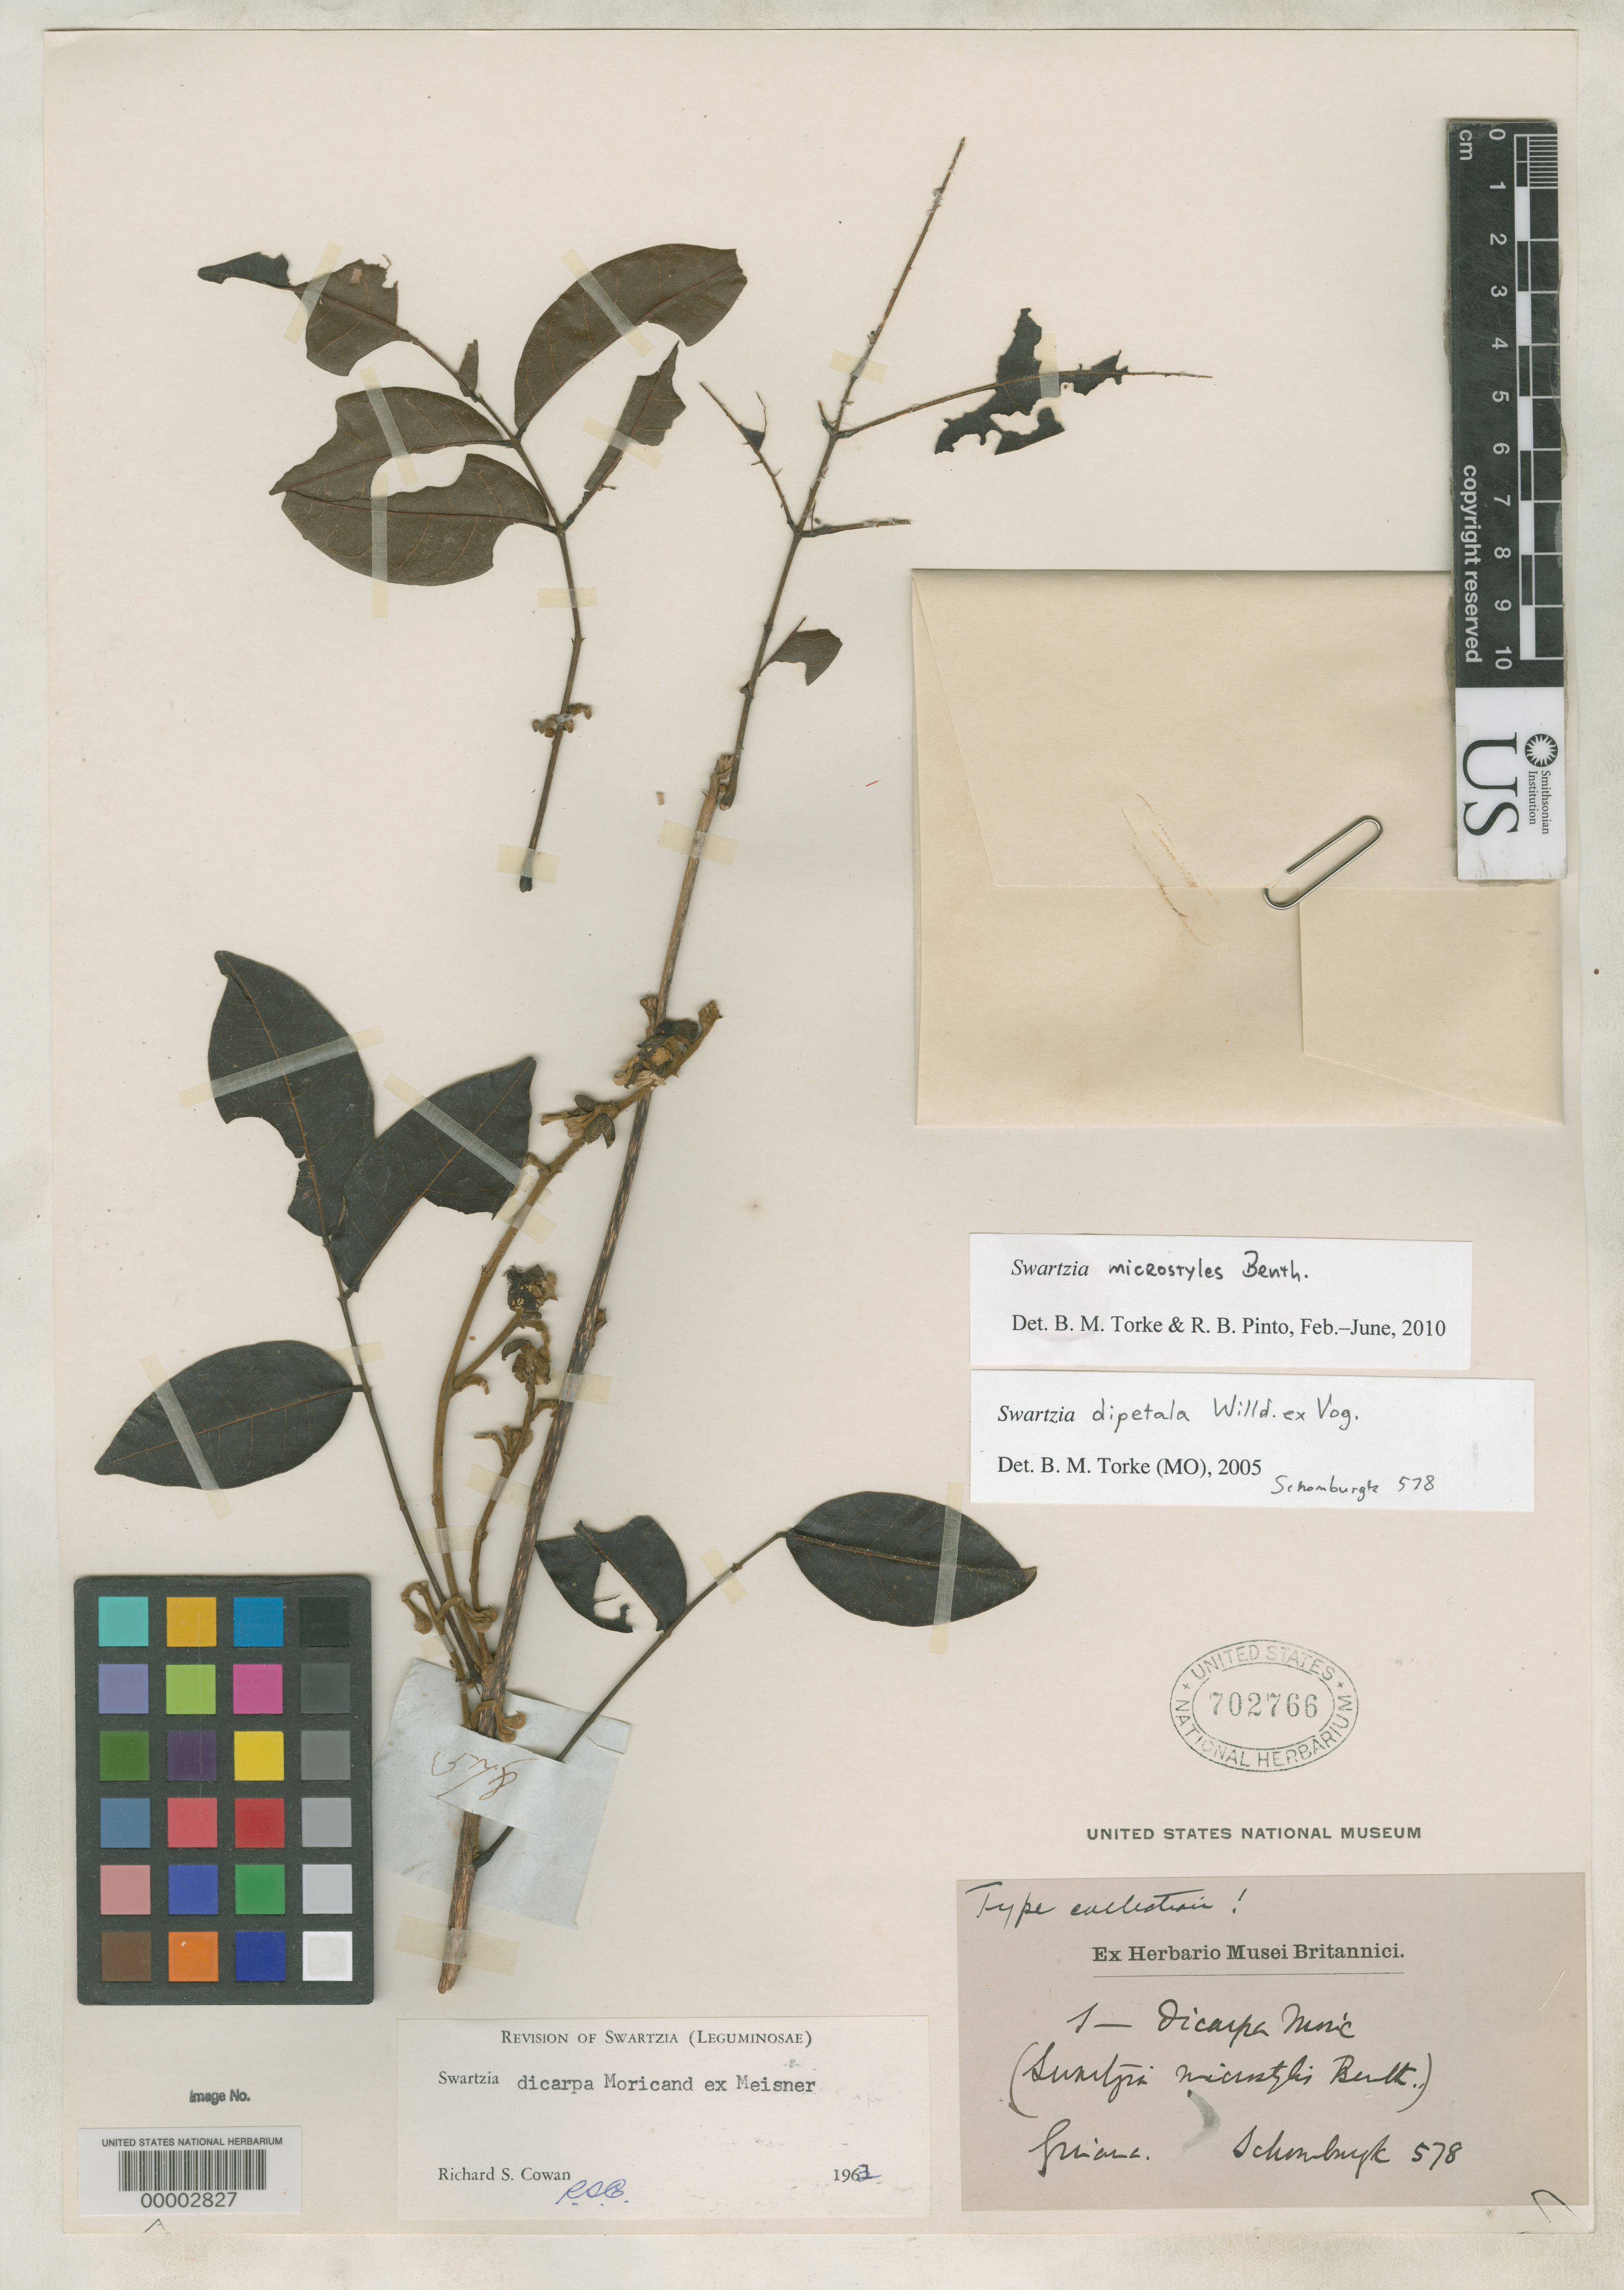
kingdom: Plantae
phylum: Tracheophyta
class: Magnoliopsida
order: Fabales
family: Fabaceae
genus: Swartzia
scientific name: Swartzia microstylis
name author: Benth.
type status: Isotype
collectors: R. H. Schomburgk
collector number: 578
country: Guyana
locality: Rio Quitaro.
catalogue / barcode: US 702766